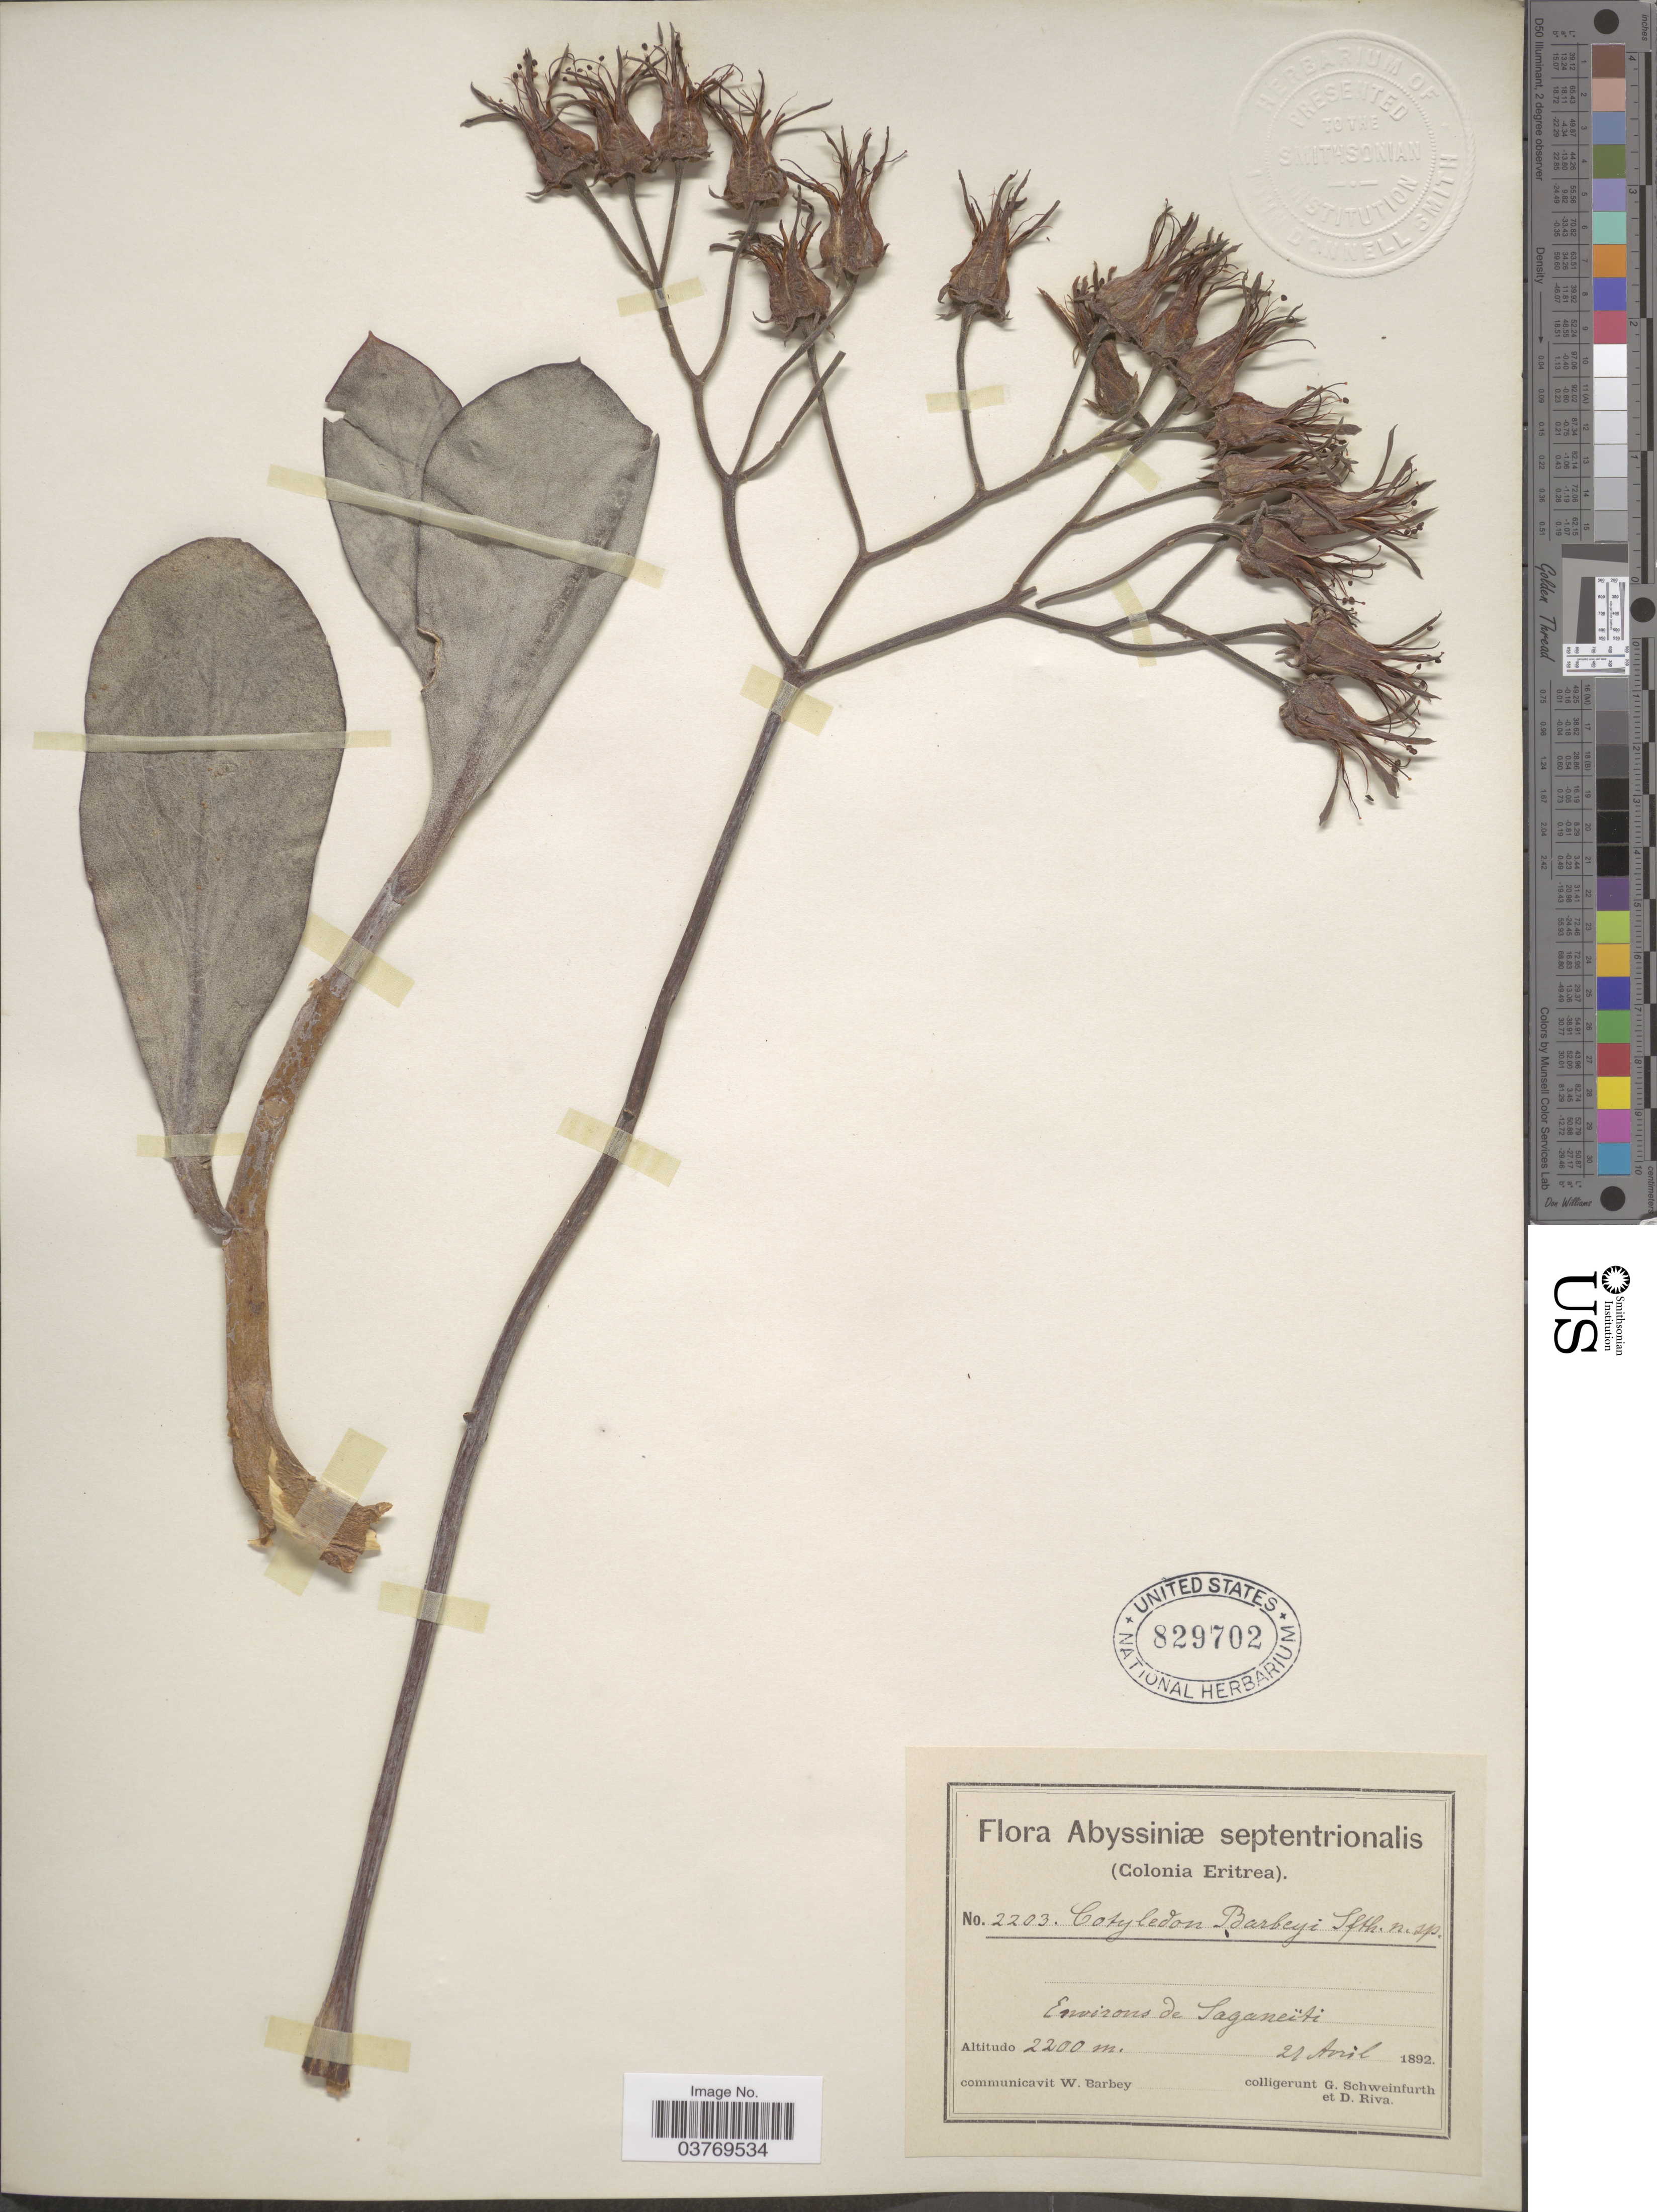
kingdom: Plantae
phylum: Tracheophyta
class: Magnoliopsida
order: Saxifragales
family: Crassulaceae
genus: Cotyledon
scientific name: Cotyledon barbeyi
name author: Schweinf. ex Baker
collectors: G. A. Schweinfurth (herbarium) & D. Riva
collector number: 2203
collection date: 1892-04-21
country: Eritrea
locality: Abyssiniæ septentrionalis (Colonia Eritrea). Environs de Saganeïti.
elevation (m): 2200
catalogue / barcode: US 829702